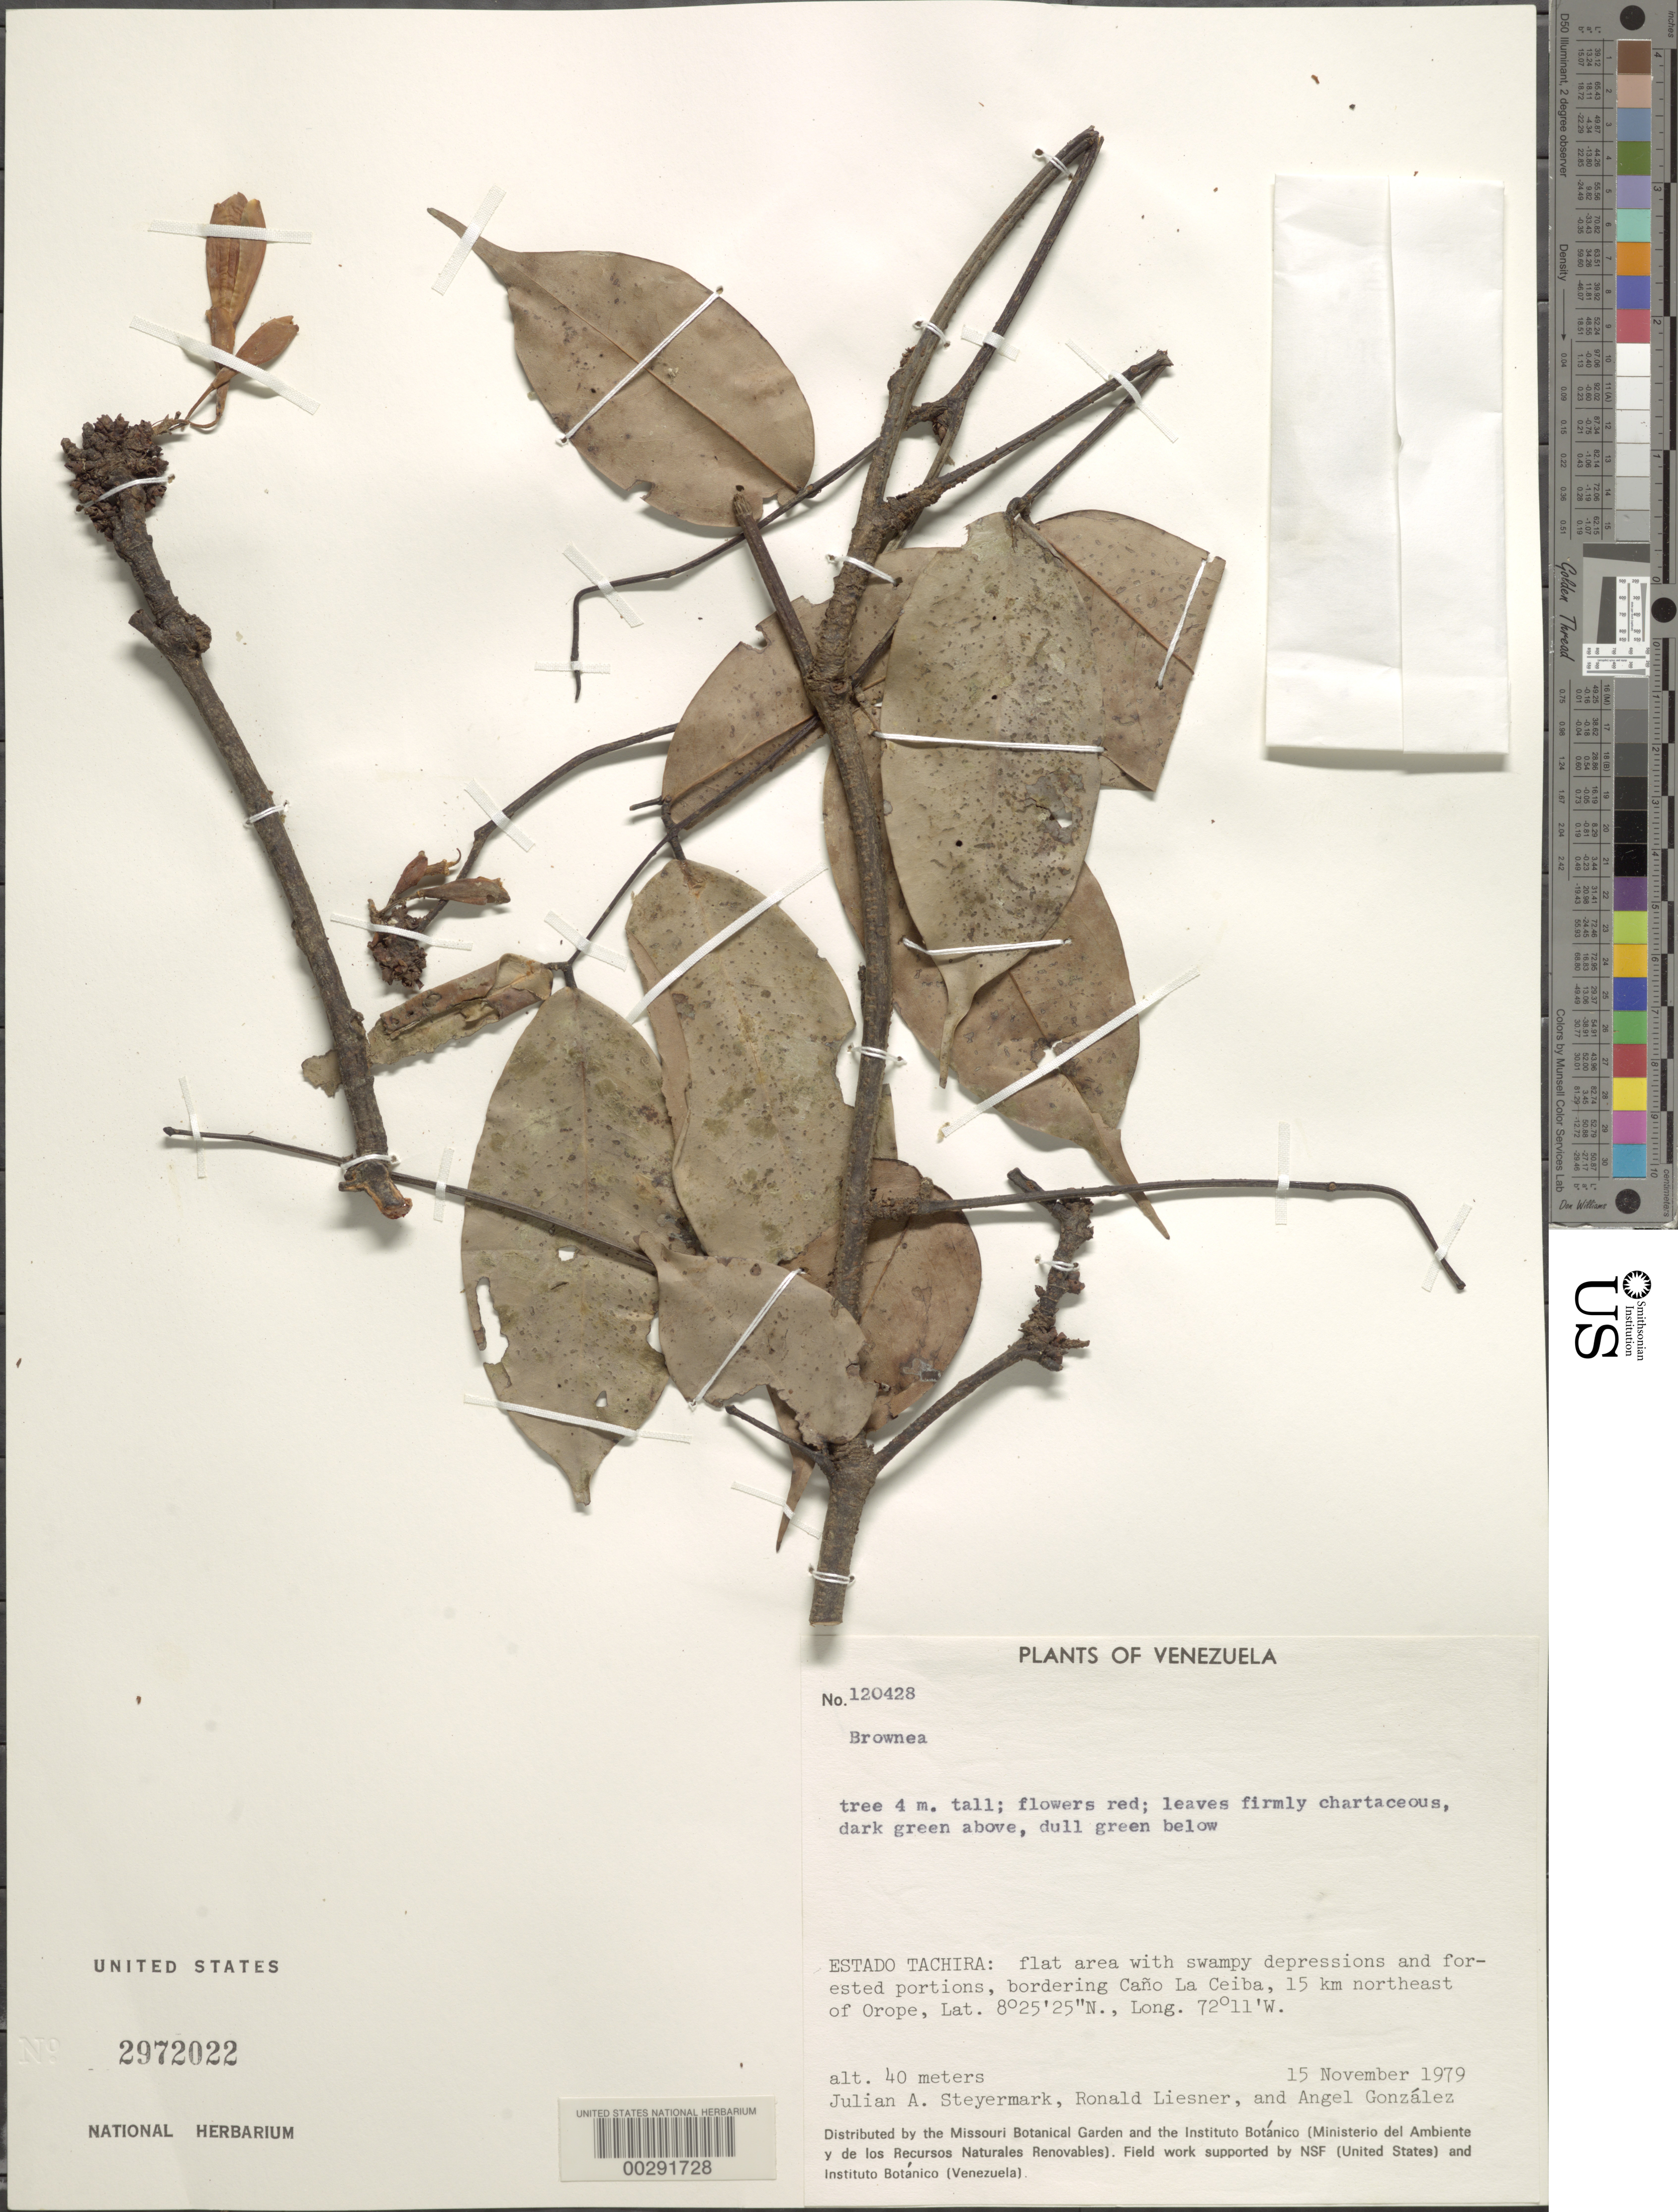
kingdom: Plantae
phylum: Tracheophyta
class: Magnoliopsida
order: Fabales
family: Fabaceae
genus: Brownea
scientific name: Brownea sp.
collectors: J. Steyermark, R. L. Liesner & A. C. González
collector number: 120428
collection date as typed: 15 Nov 1979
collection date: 1979-11-15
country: Venezuela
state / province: Tachira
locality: Bordering cano la ceiba, 15 km ne of orope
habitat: Flat area with swampy depressions and forested portions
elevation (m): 40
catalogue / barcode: US 2972022